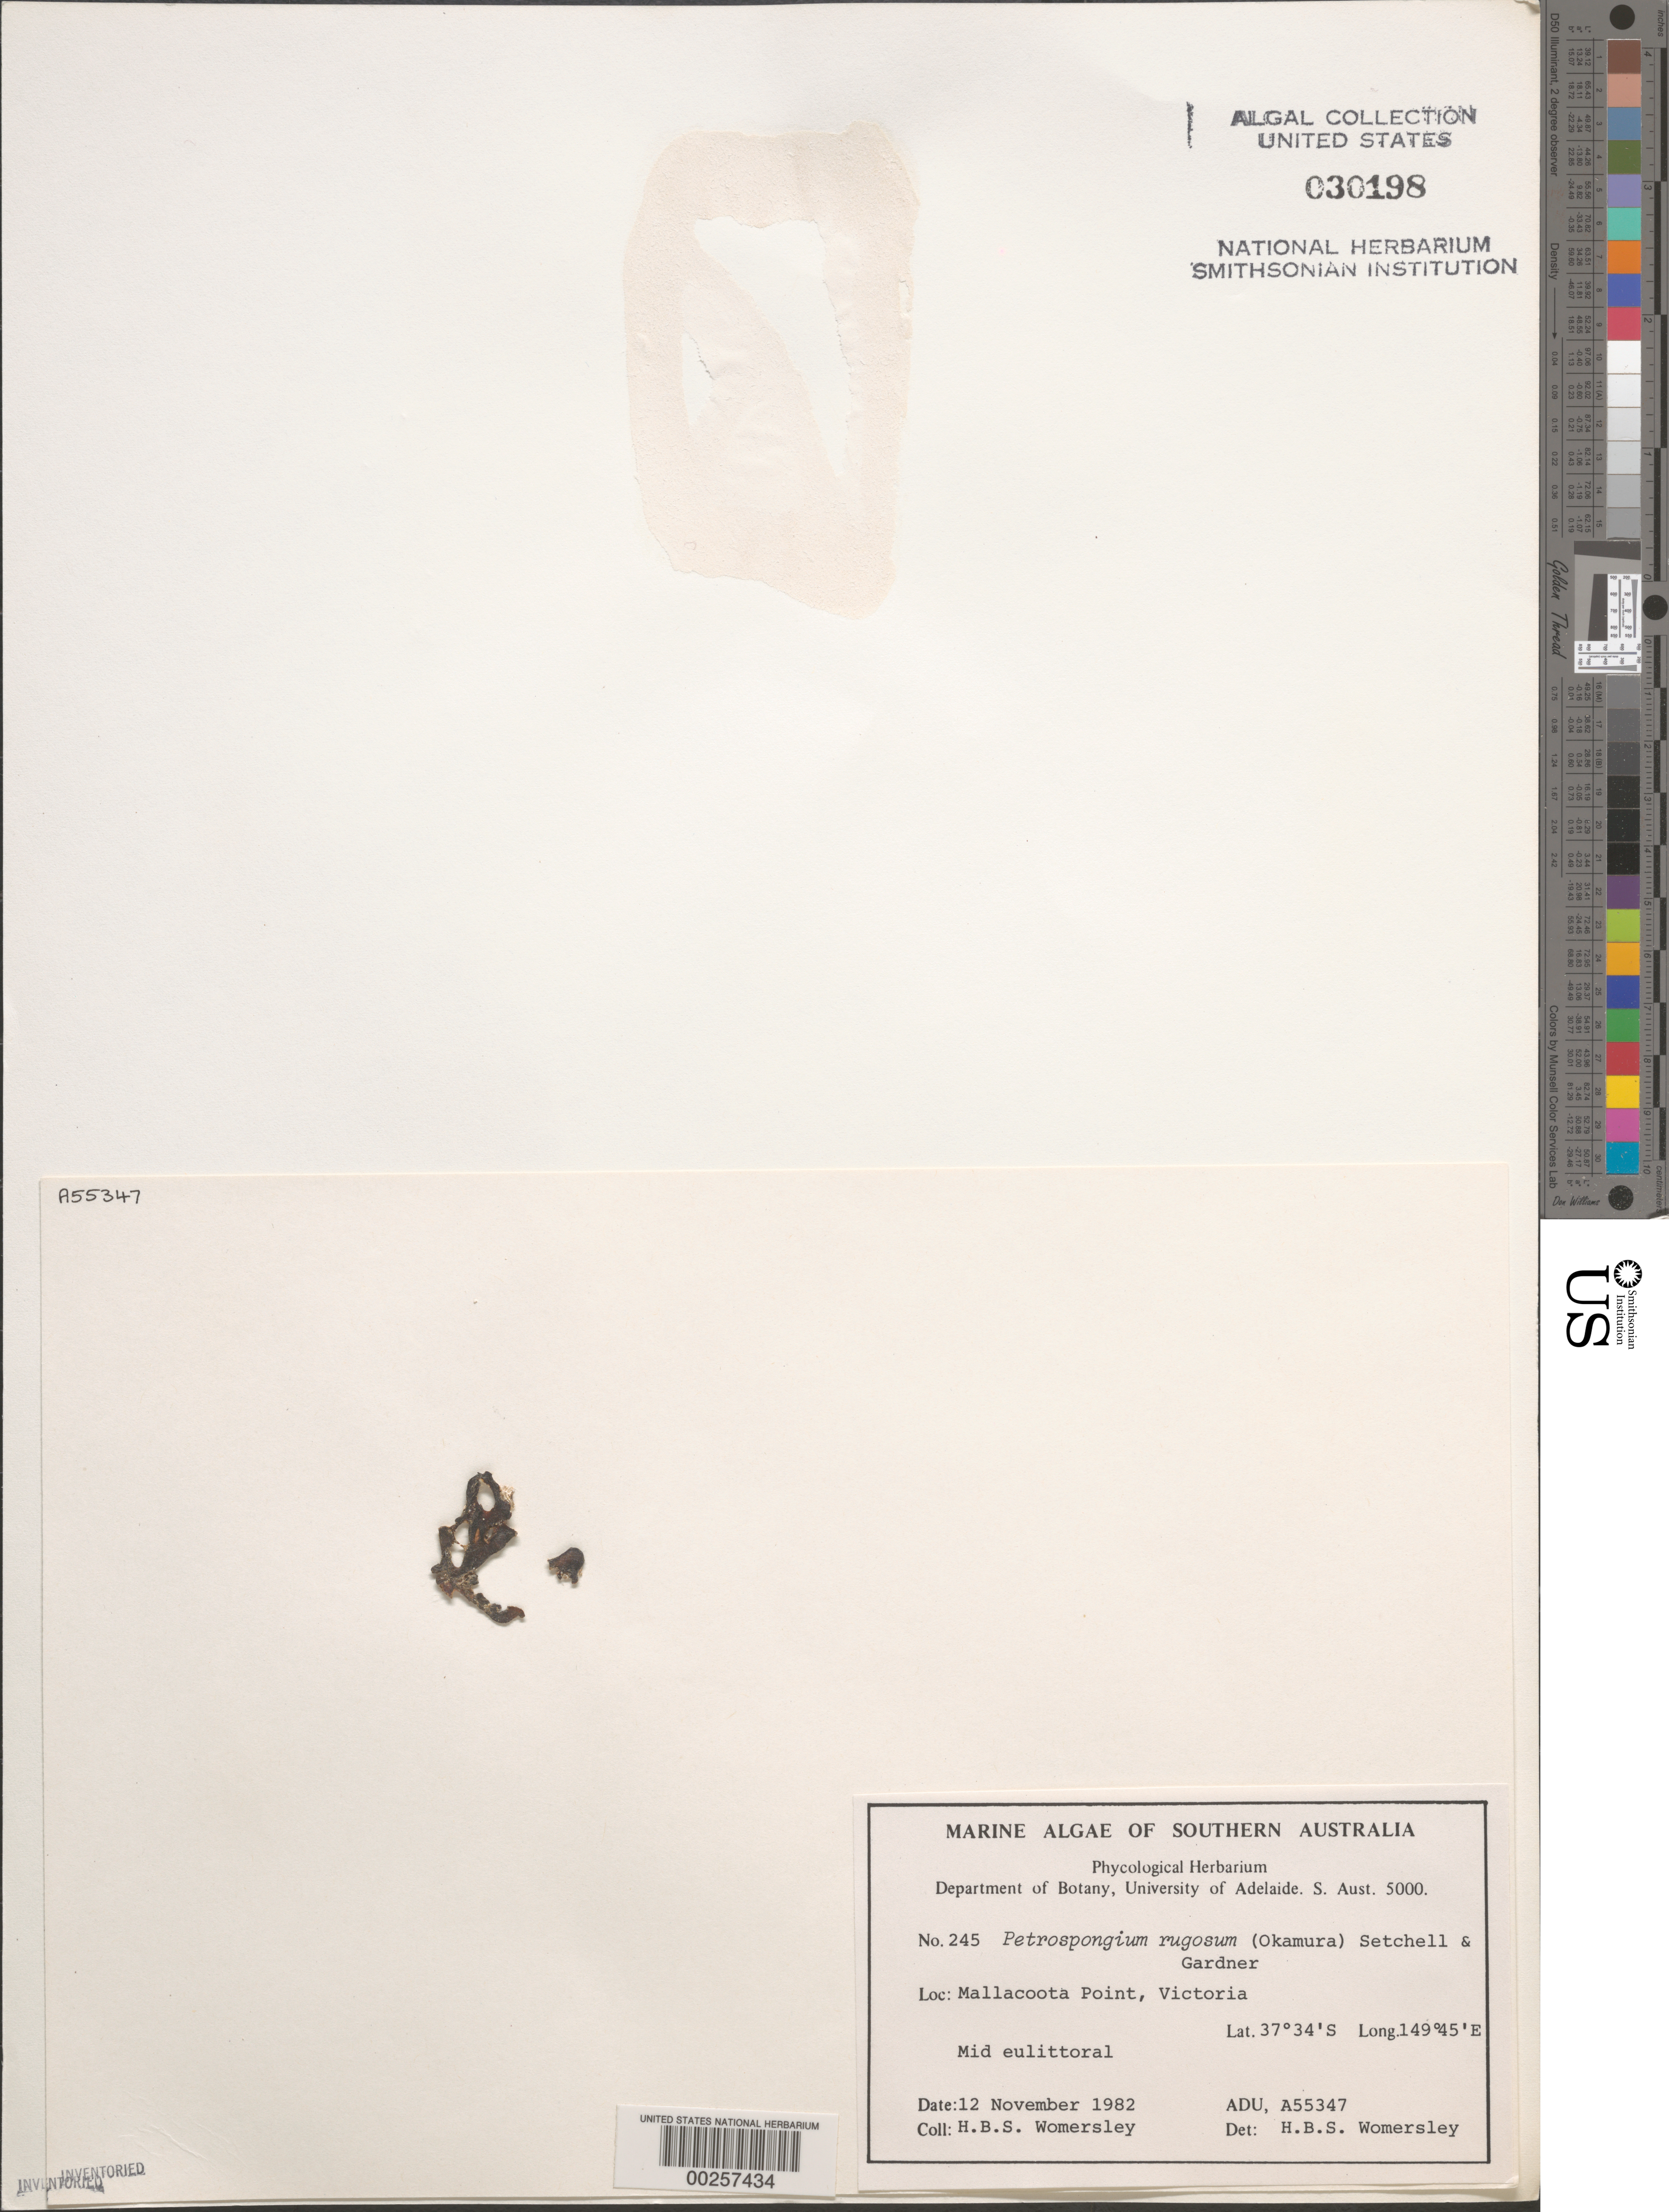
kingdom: Chromista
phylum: Ochrophyta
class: Phaeophyceae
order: Ectocarpales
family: Petrospongiaceae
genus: Petrospongium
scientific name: Petrospongium rugosum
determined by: Womersley, H. B. S.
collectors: H. B. S. Womersley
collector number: ADU A55347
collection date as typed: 12 Nov 1982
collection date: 1982-11-12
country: Australia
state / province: Victoria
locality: Mallacoota point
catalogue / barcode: US 30198